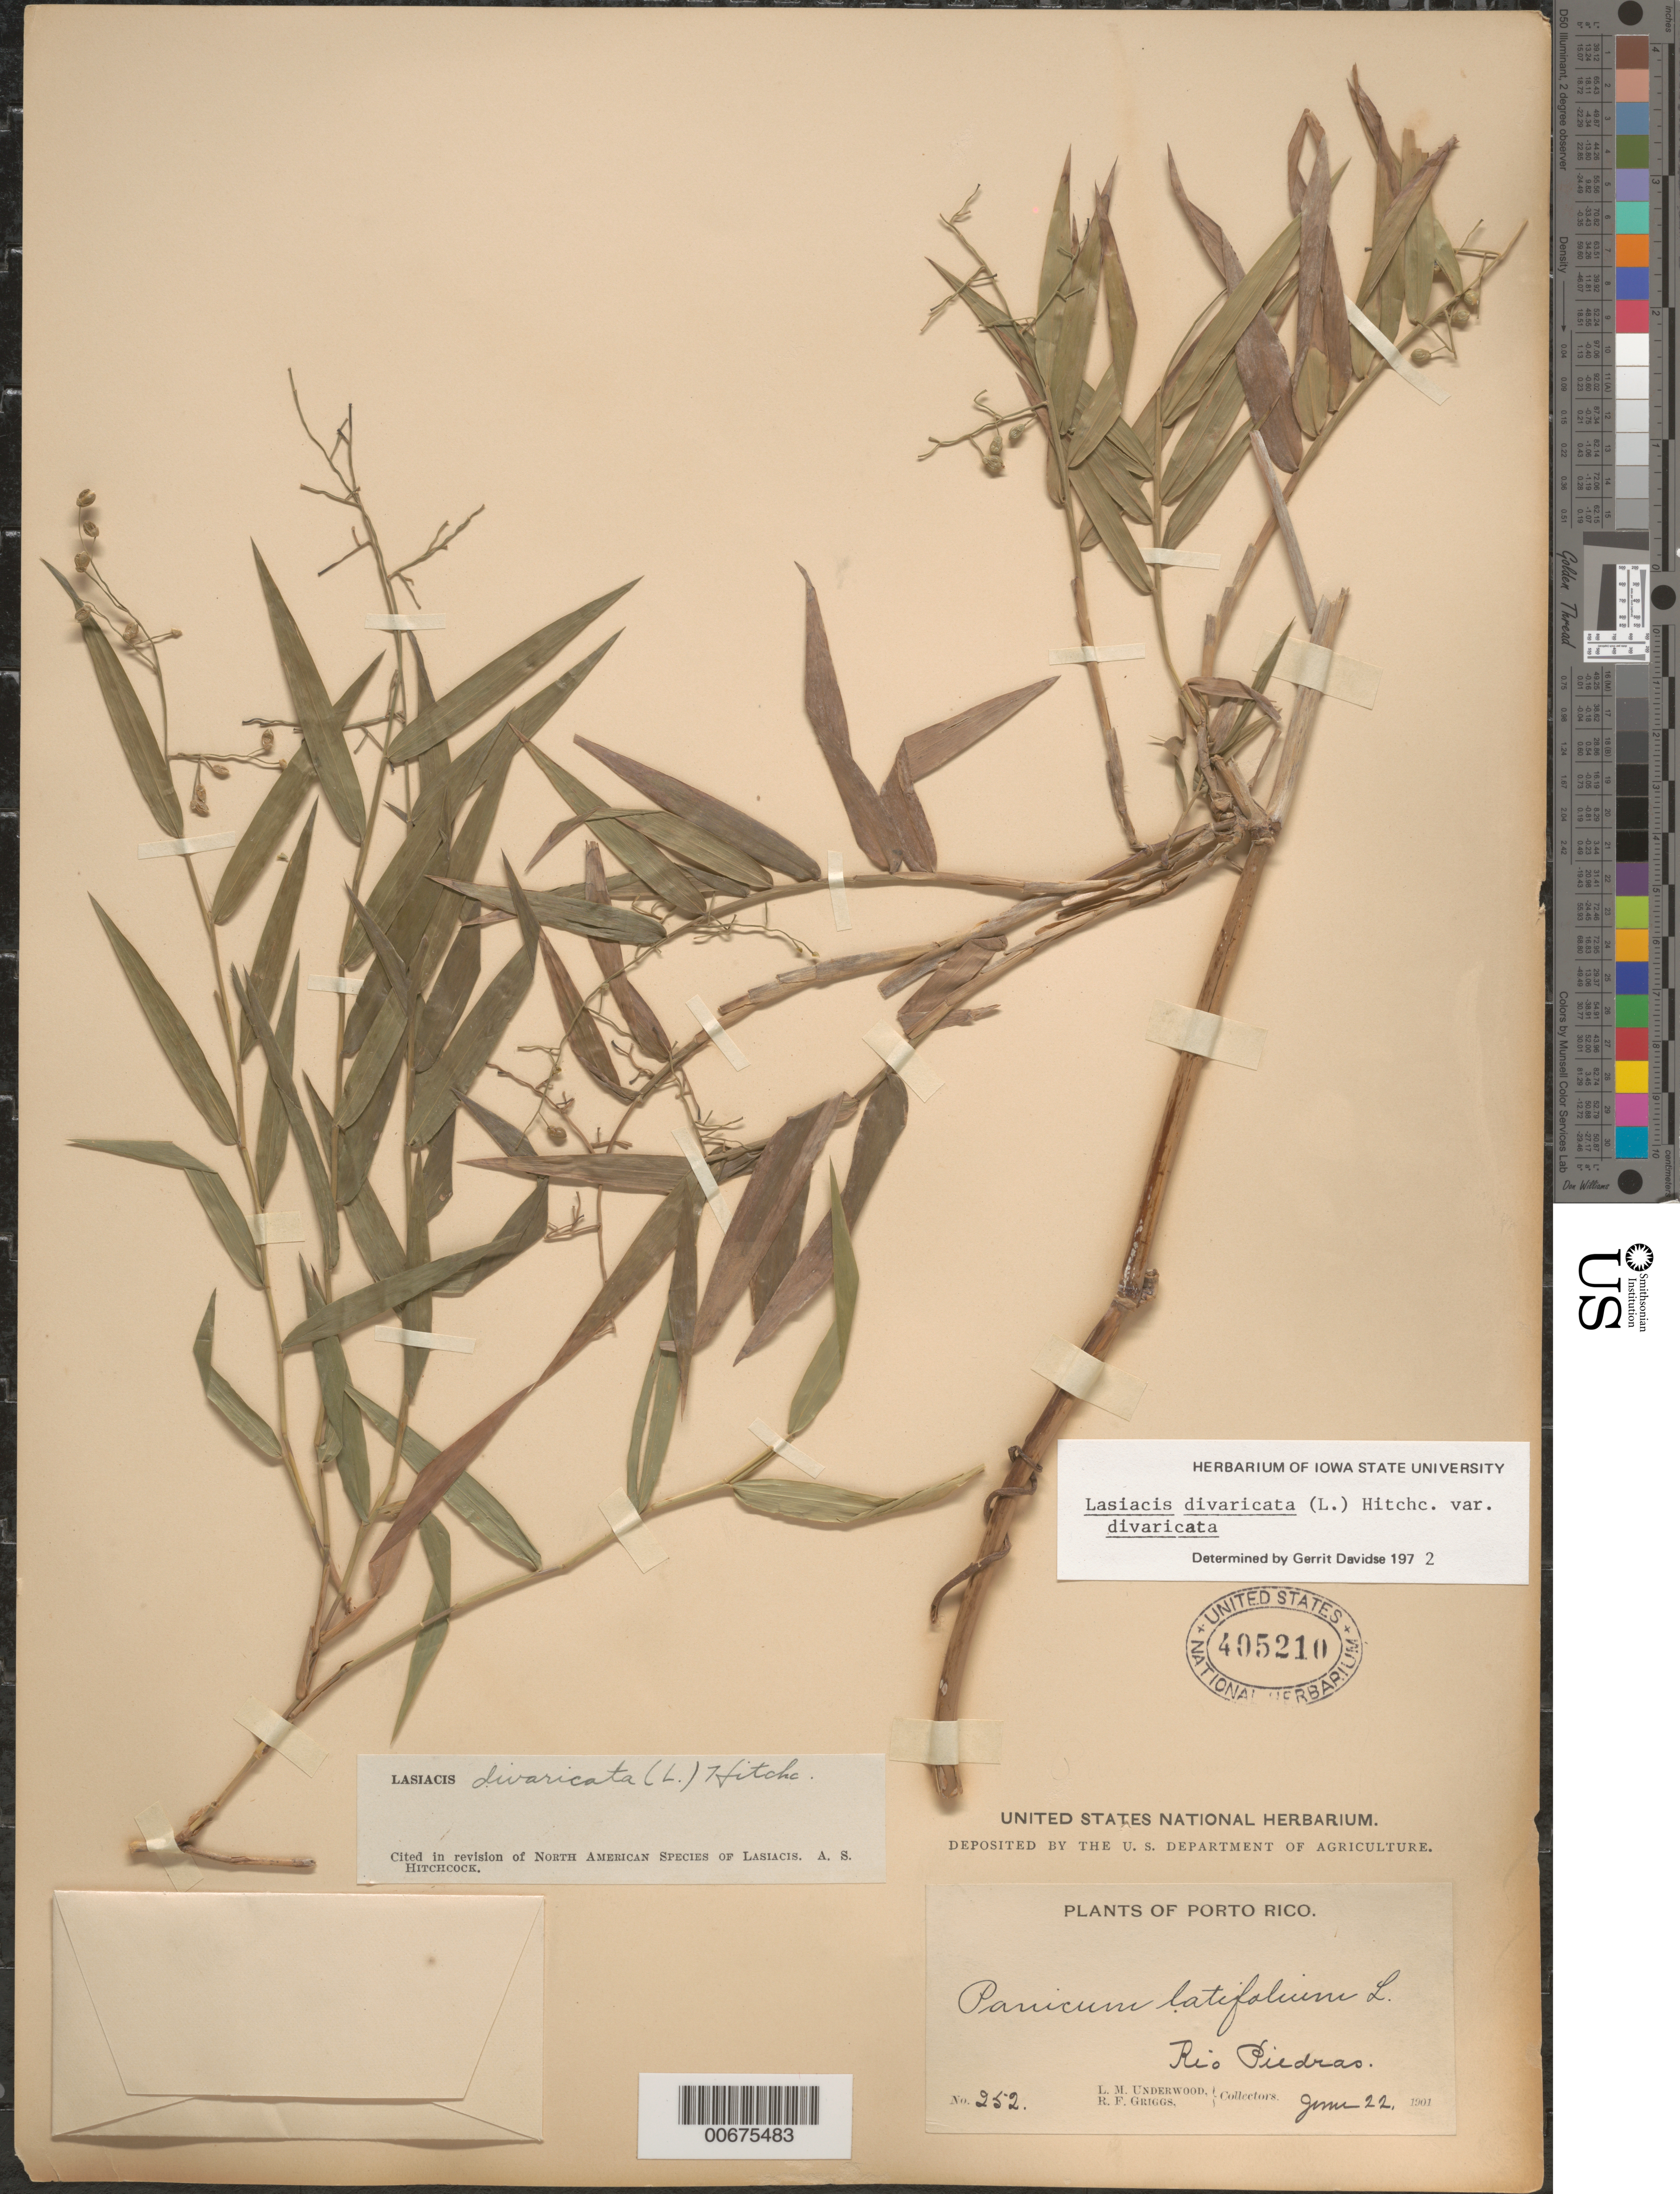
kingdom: Plantae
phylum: Tracheophyta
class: Liliopsida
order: Poales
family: Poaceae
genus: Lasiacis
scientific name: Lasiacis divaricata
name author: (L.) Hitchc.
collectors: L. M. Underwood & R. F. Griggs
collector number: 252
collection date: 1901-06-22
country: Puerto Rico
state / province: Rio Piedras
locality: Porto Rico.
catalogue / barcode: US 405210